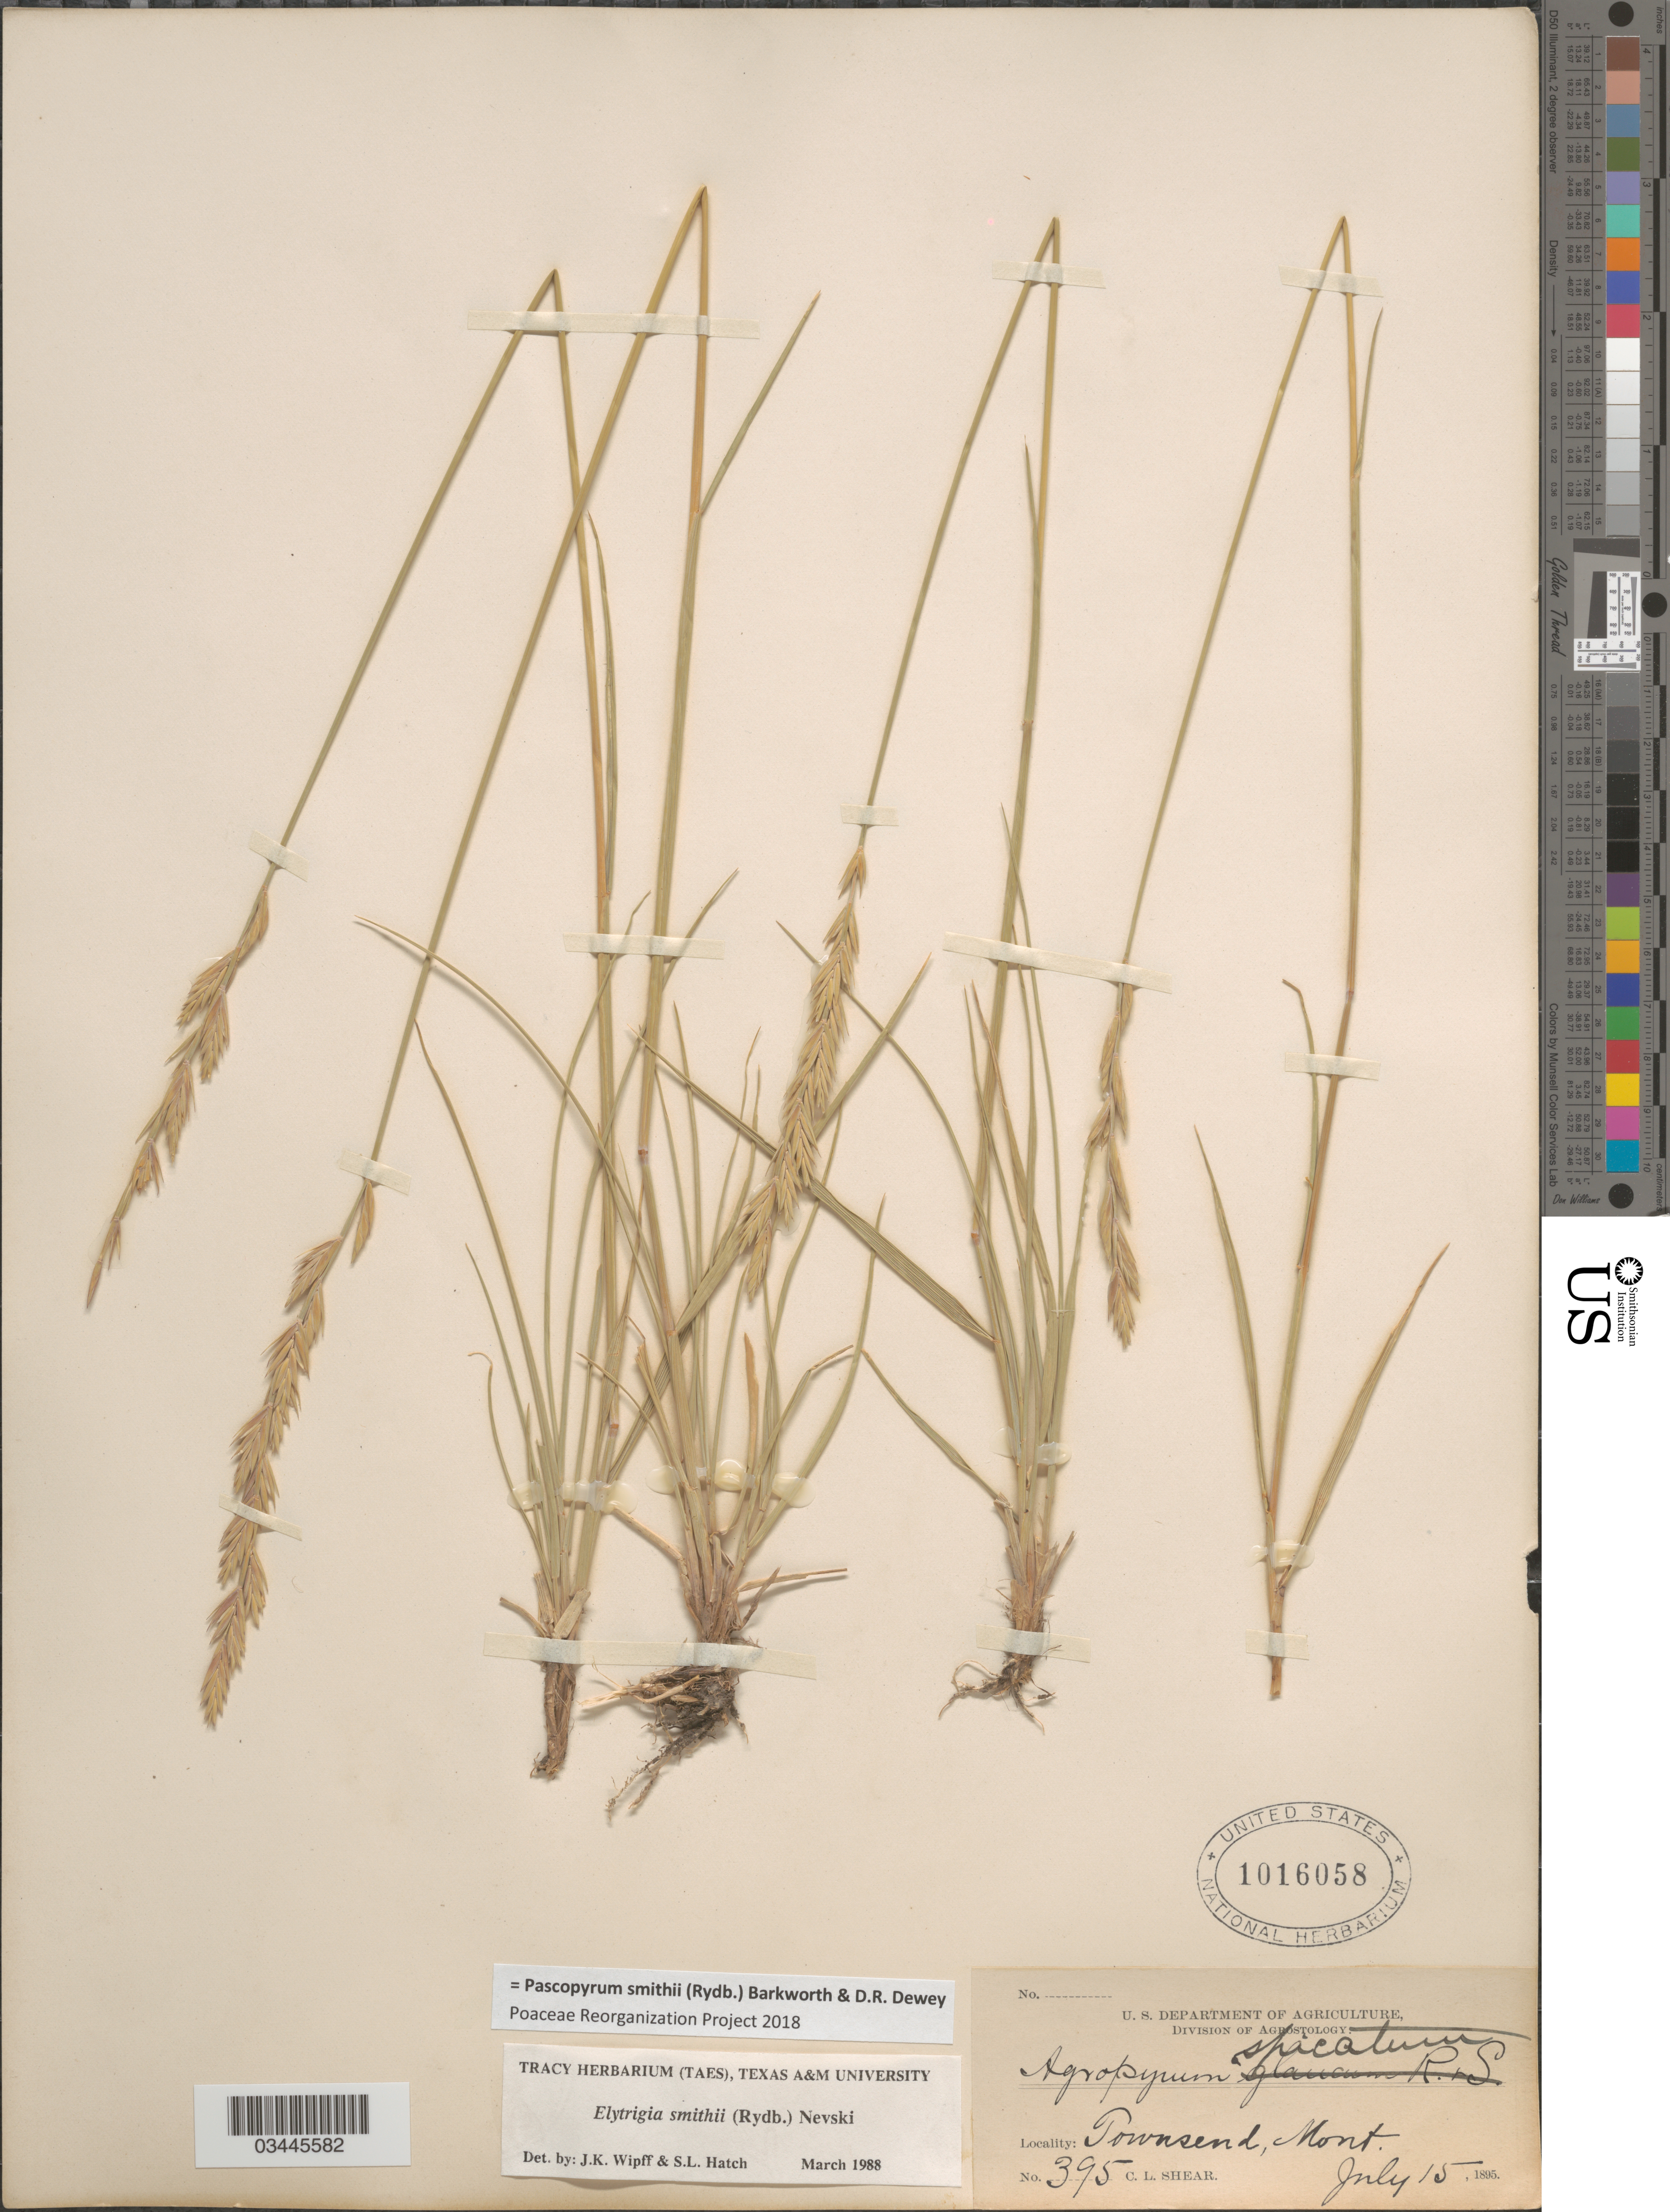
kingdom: Plantae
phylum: Tracheophyta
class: Liliopsida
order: Poales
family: Poaceae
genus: Pascopyrum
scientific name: Pascopyrum smithii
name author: (Rydb.) Barkworth & Dewey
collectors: C. L. Shear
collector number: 395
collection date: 1895-07-15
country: United States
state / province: Montana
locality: Townsend.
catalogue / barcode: US 1016058